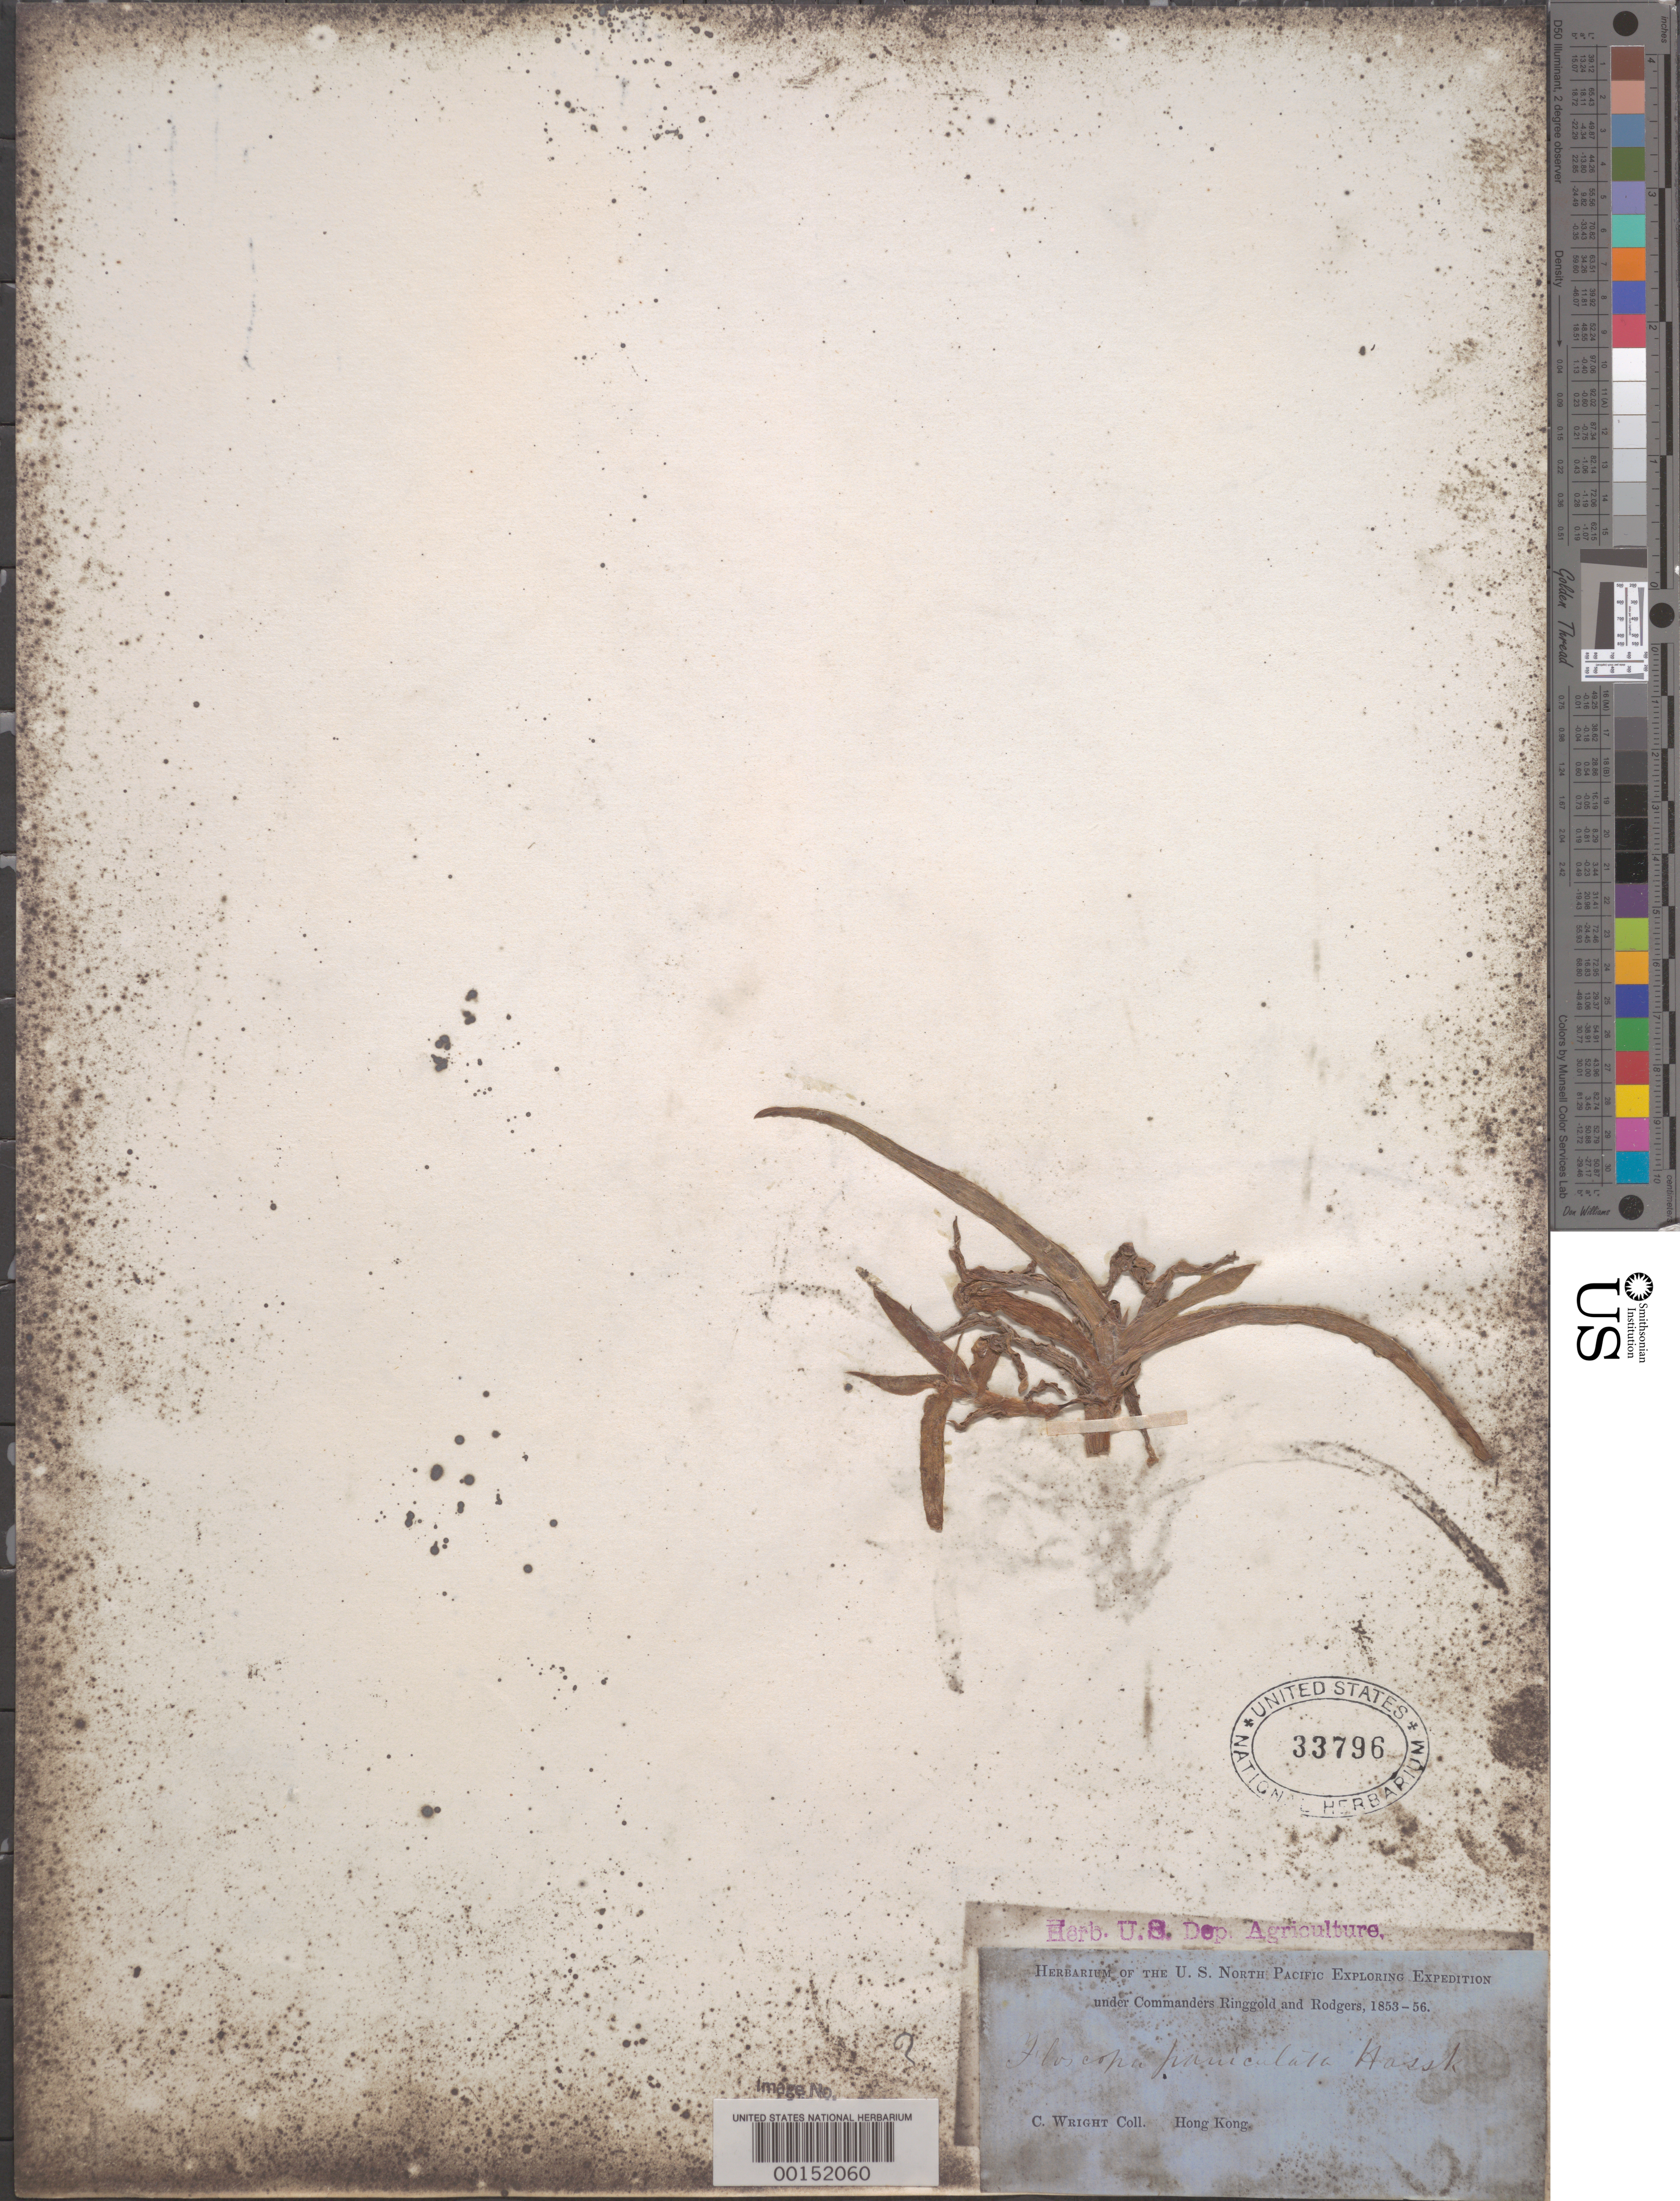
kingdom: Plantae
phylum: Tracheophyta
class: Liliopsida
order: Commelinales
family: Commelinaceae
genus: Cyanotis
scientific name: Cyanotis sp.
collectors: C. Wright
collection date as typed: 1853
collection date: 1853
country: China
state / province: Hong Kong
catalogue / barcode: US 33796